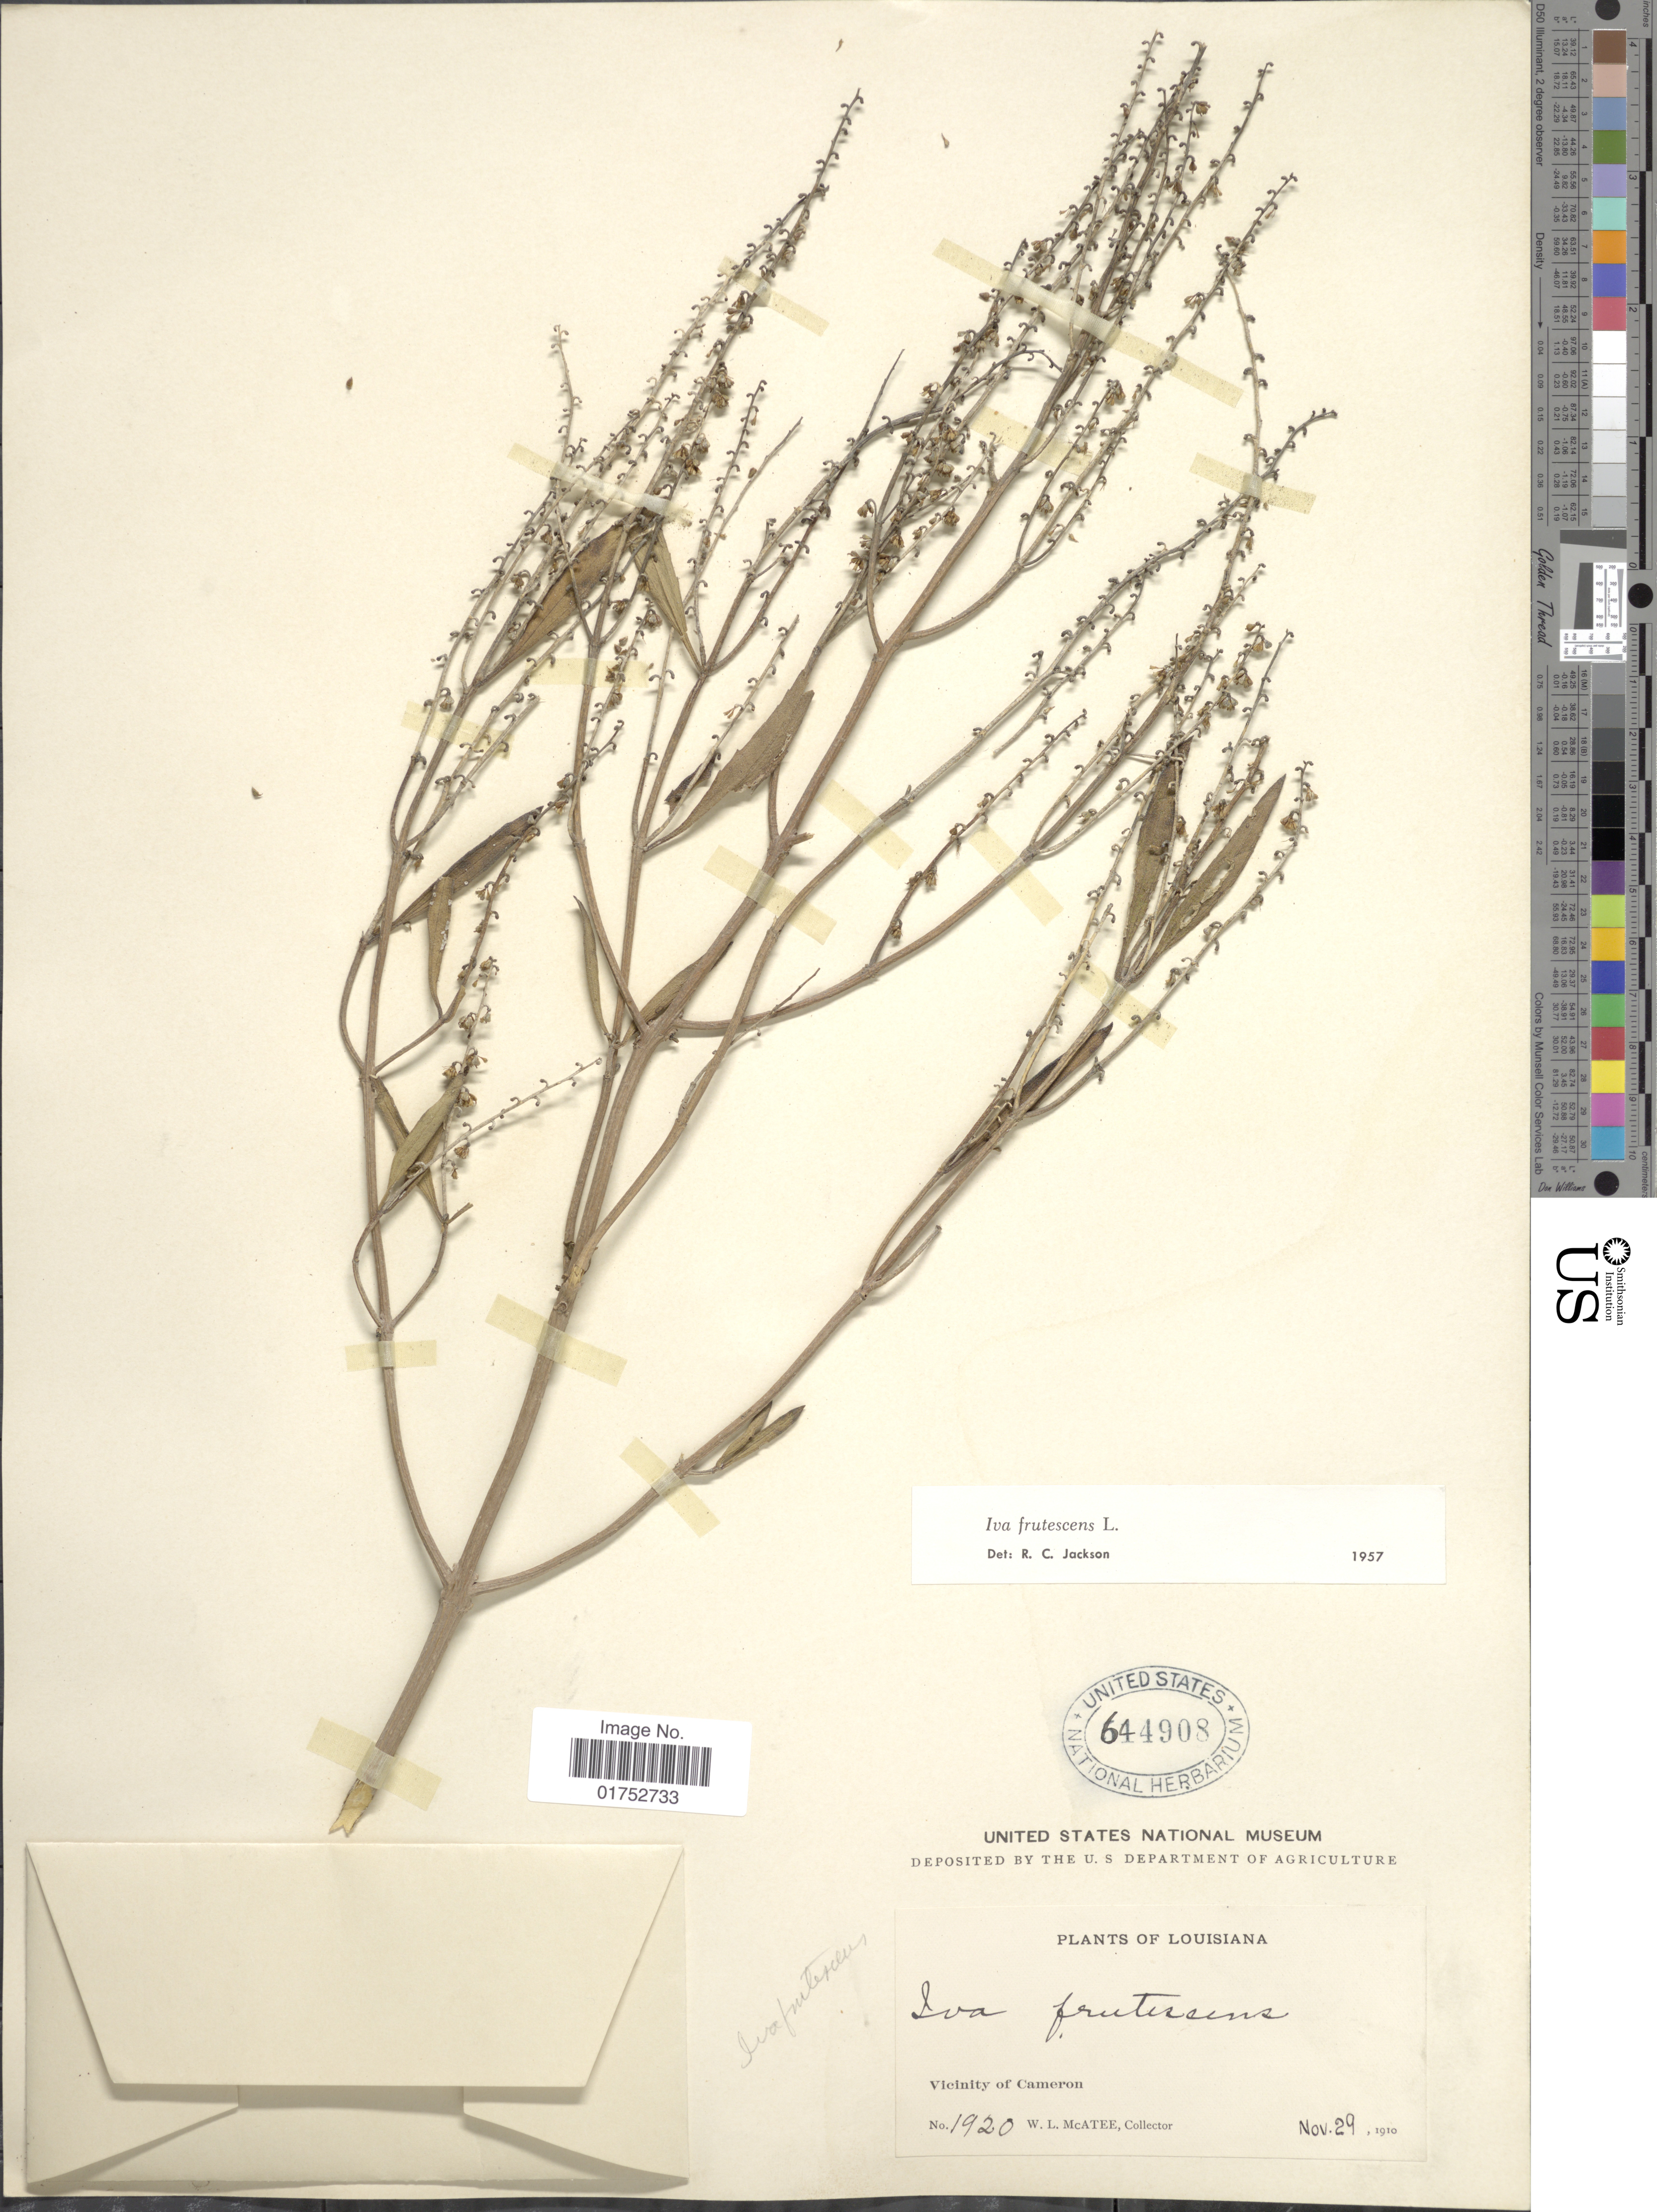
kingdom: Plantae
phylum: Tracheophyta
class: Magnoliopsida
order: Asterales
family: Asteraceae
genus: Iva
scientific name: Iva frutescens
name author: L.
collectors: W. McAtee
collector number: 1920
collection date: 1910-11-29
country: United States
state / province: Louisiana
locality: Vicinity of Cameron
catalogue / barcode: US 644908